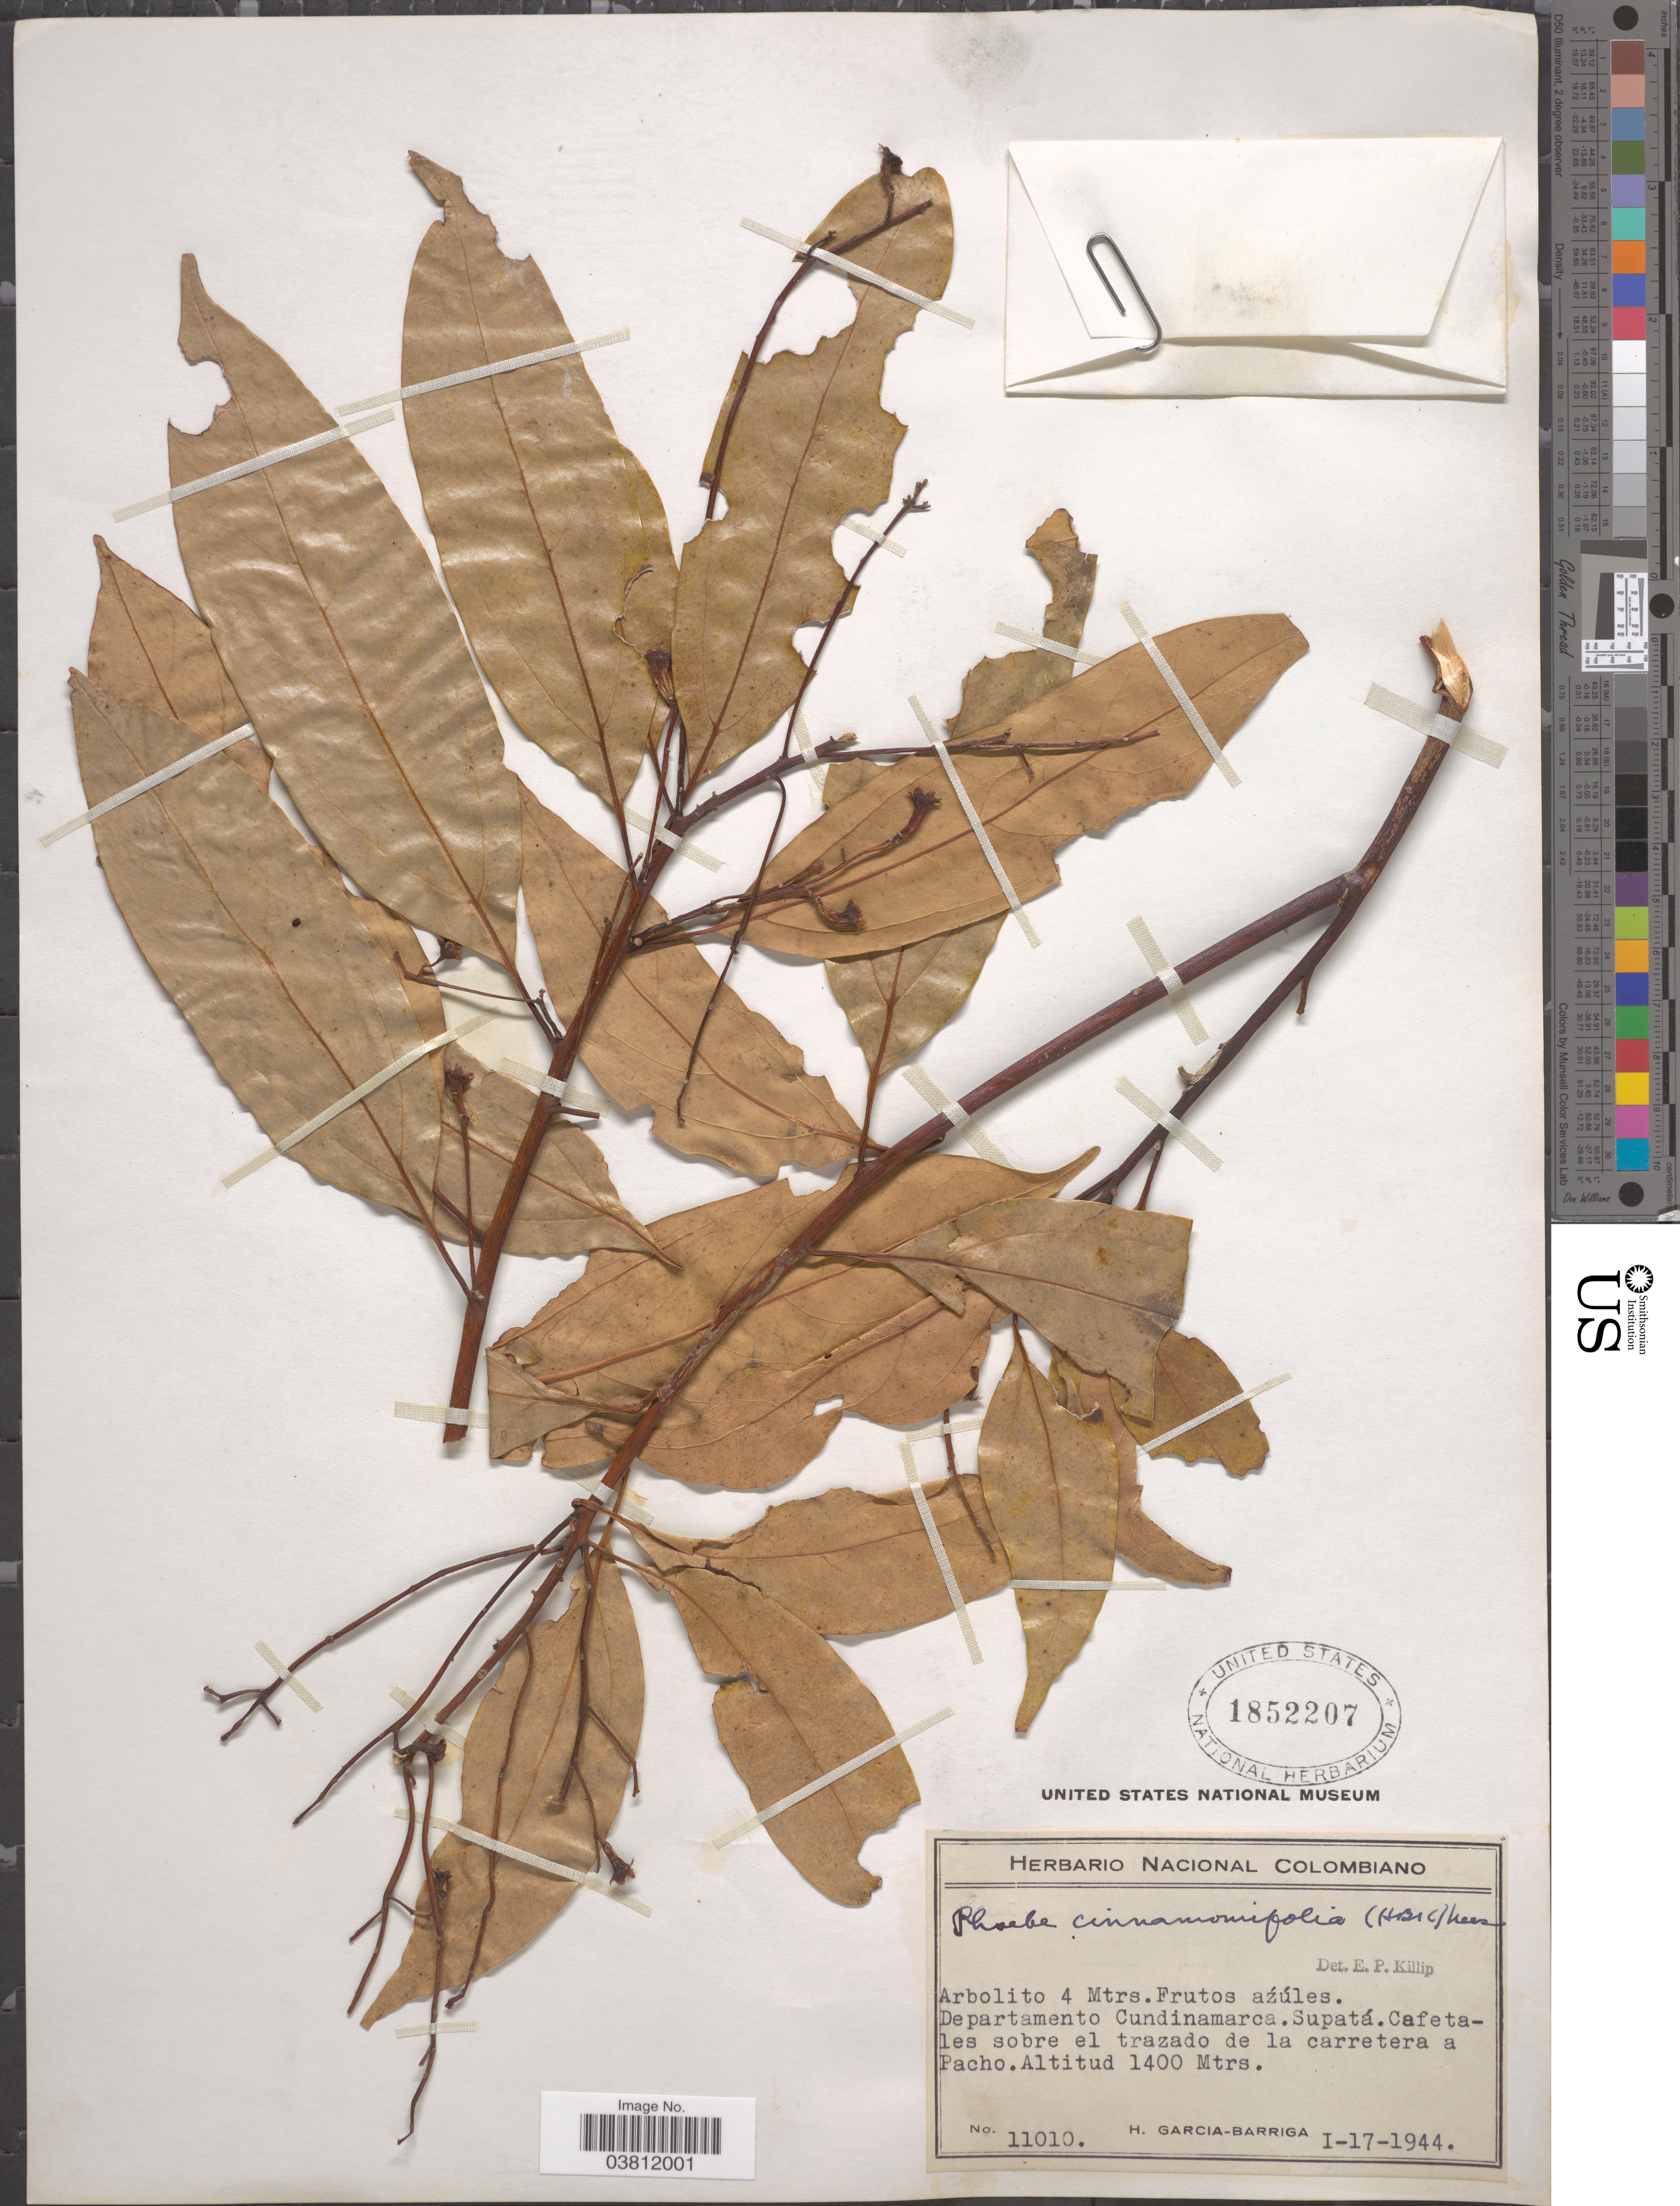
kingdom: Plantae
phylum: Tracheophyta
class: Magnoliopsida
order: Laurales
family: Lauraceae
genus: Phoebe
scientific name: Phoebe cinnamomifolia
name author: (Kunth) Nees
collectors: H. García Barriga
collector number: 11010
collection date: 1944-01-17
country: Colombia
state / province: Cundinamarca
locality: Departamento Cundinamarca. Supatá. Cafetales sobre el trazado de la carretera a Pacho.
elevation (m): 1400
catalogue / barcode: US 1852207